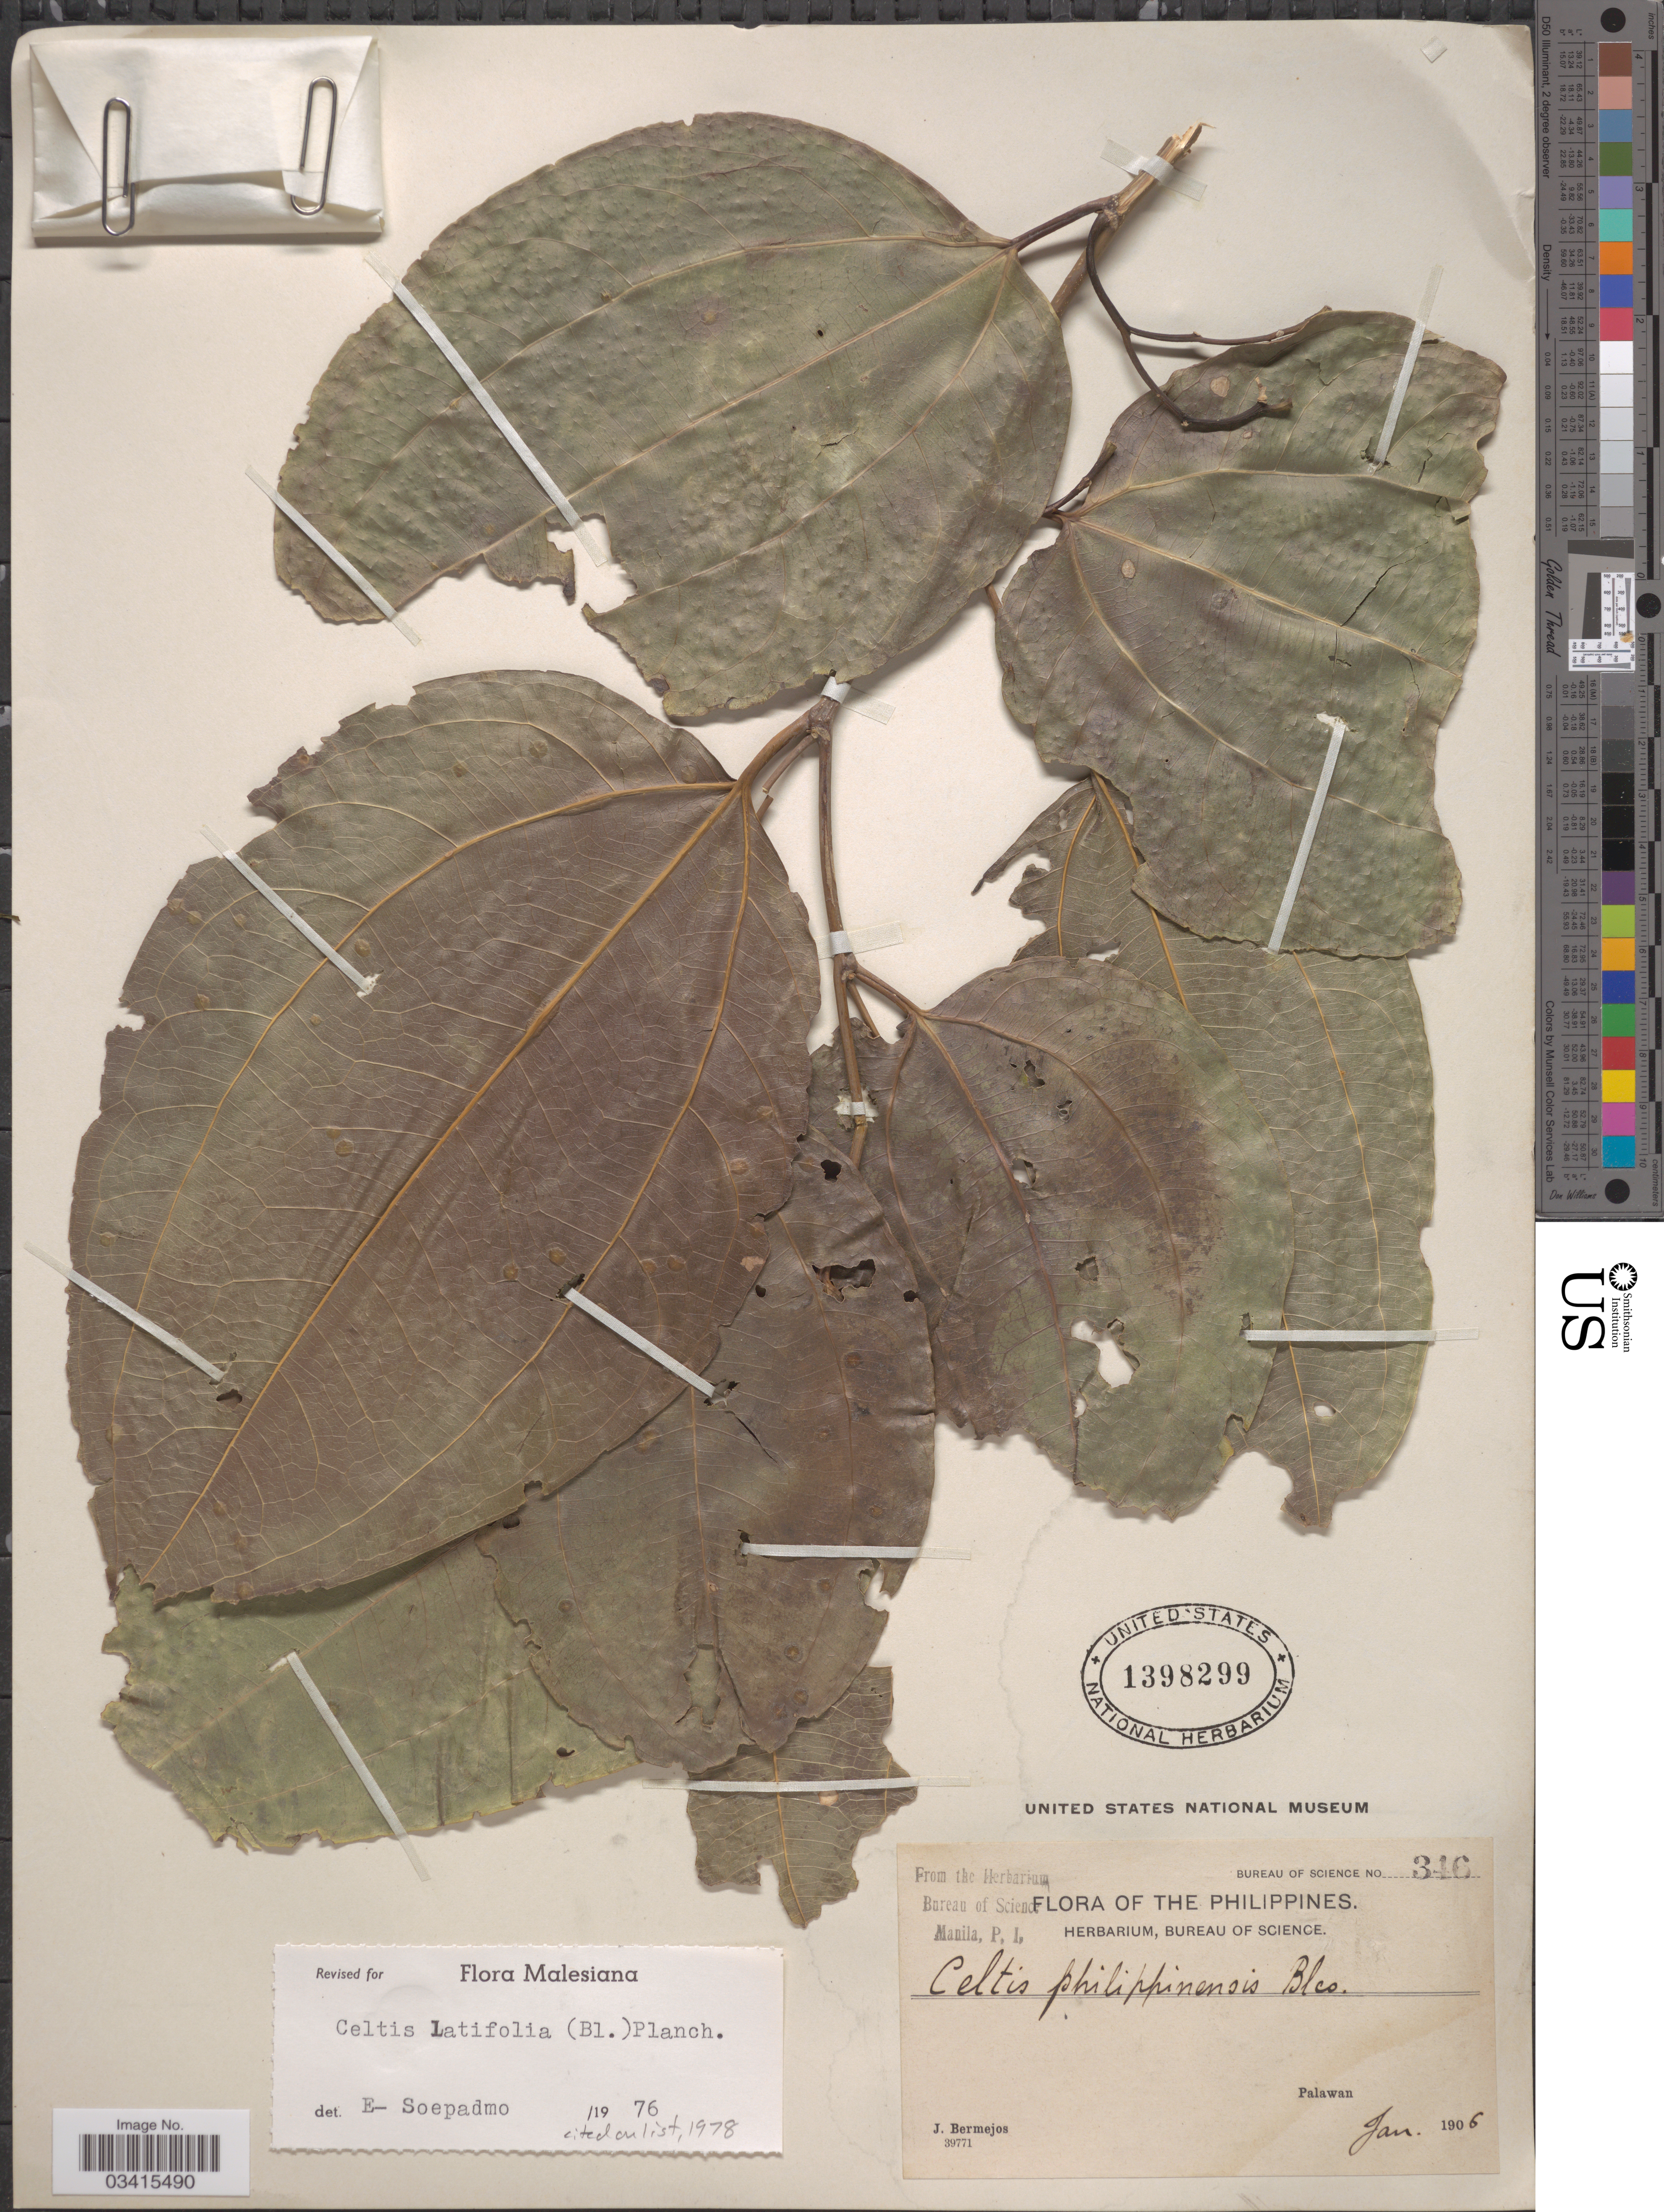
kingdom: Plantae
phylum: Tracheophyta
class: Magnoliopsida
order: Rosales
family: Cannabaceae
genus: Celtis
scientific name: Celtis latifolia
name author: (Blume) Planch.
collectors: J. Bermejos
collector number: Bureau of Science 346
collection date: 1906-01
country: Philippines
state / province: Mimaropa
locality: Palawan.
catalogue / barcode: US 1398299